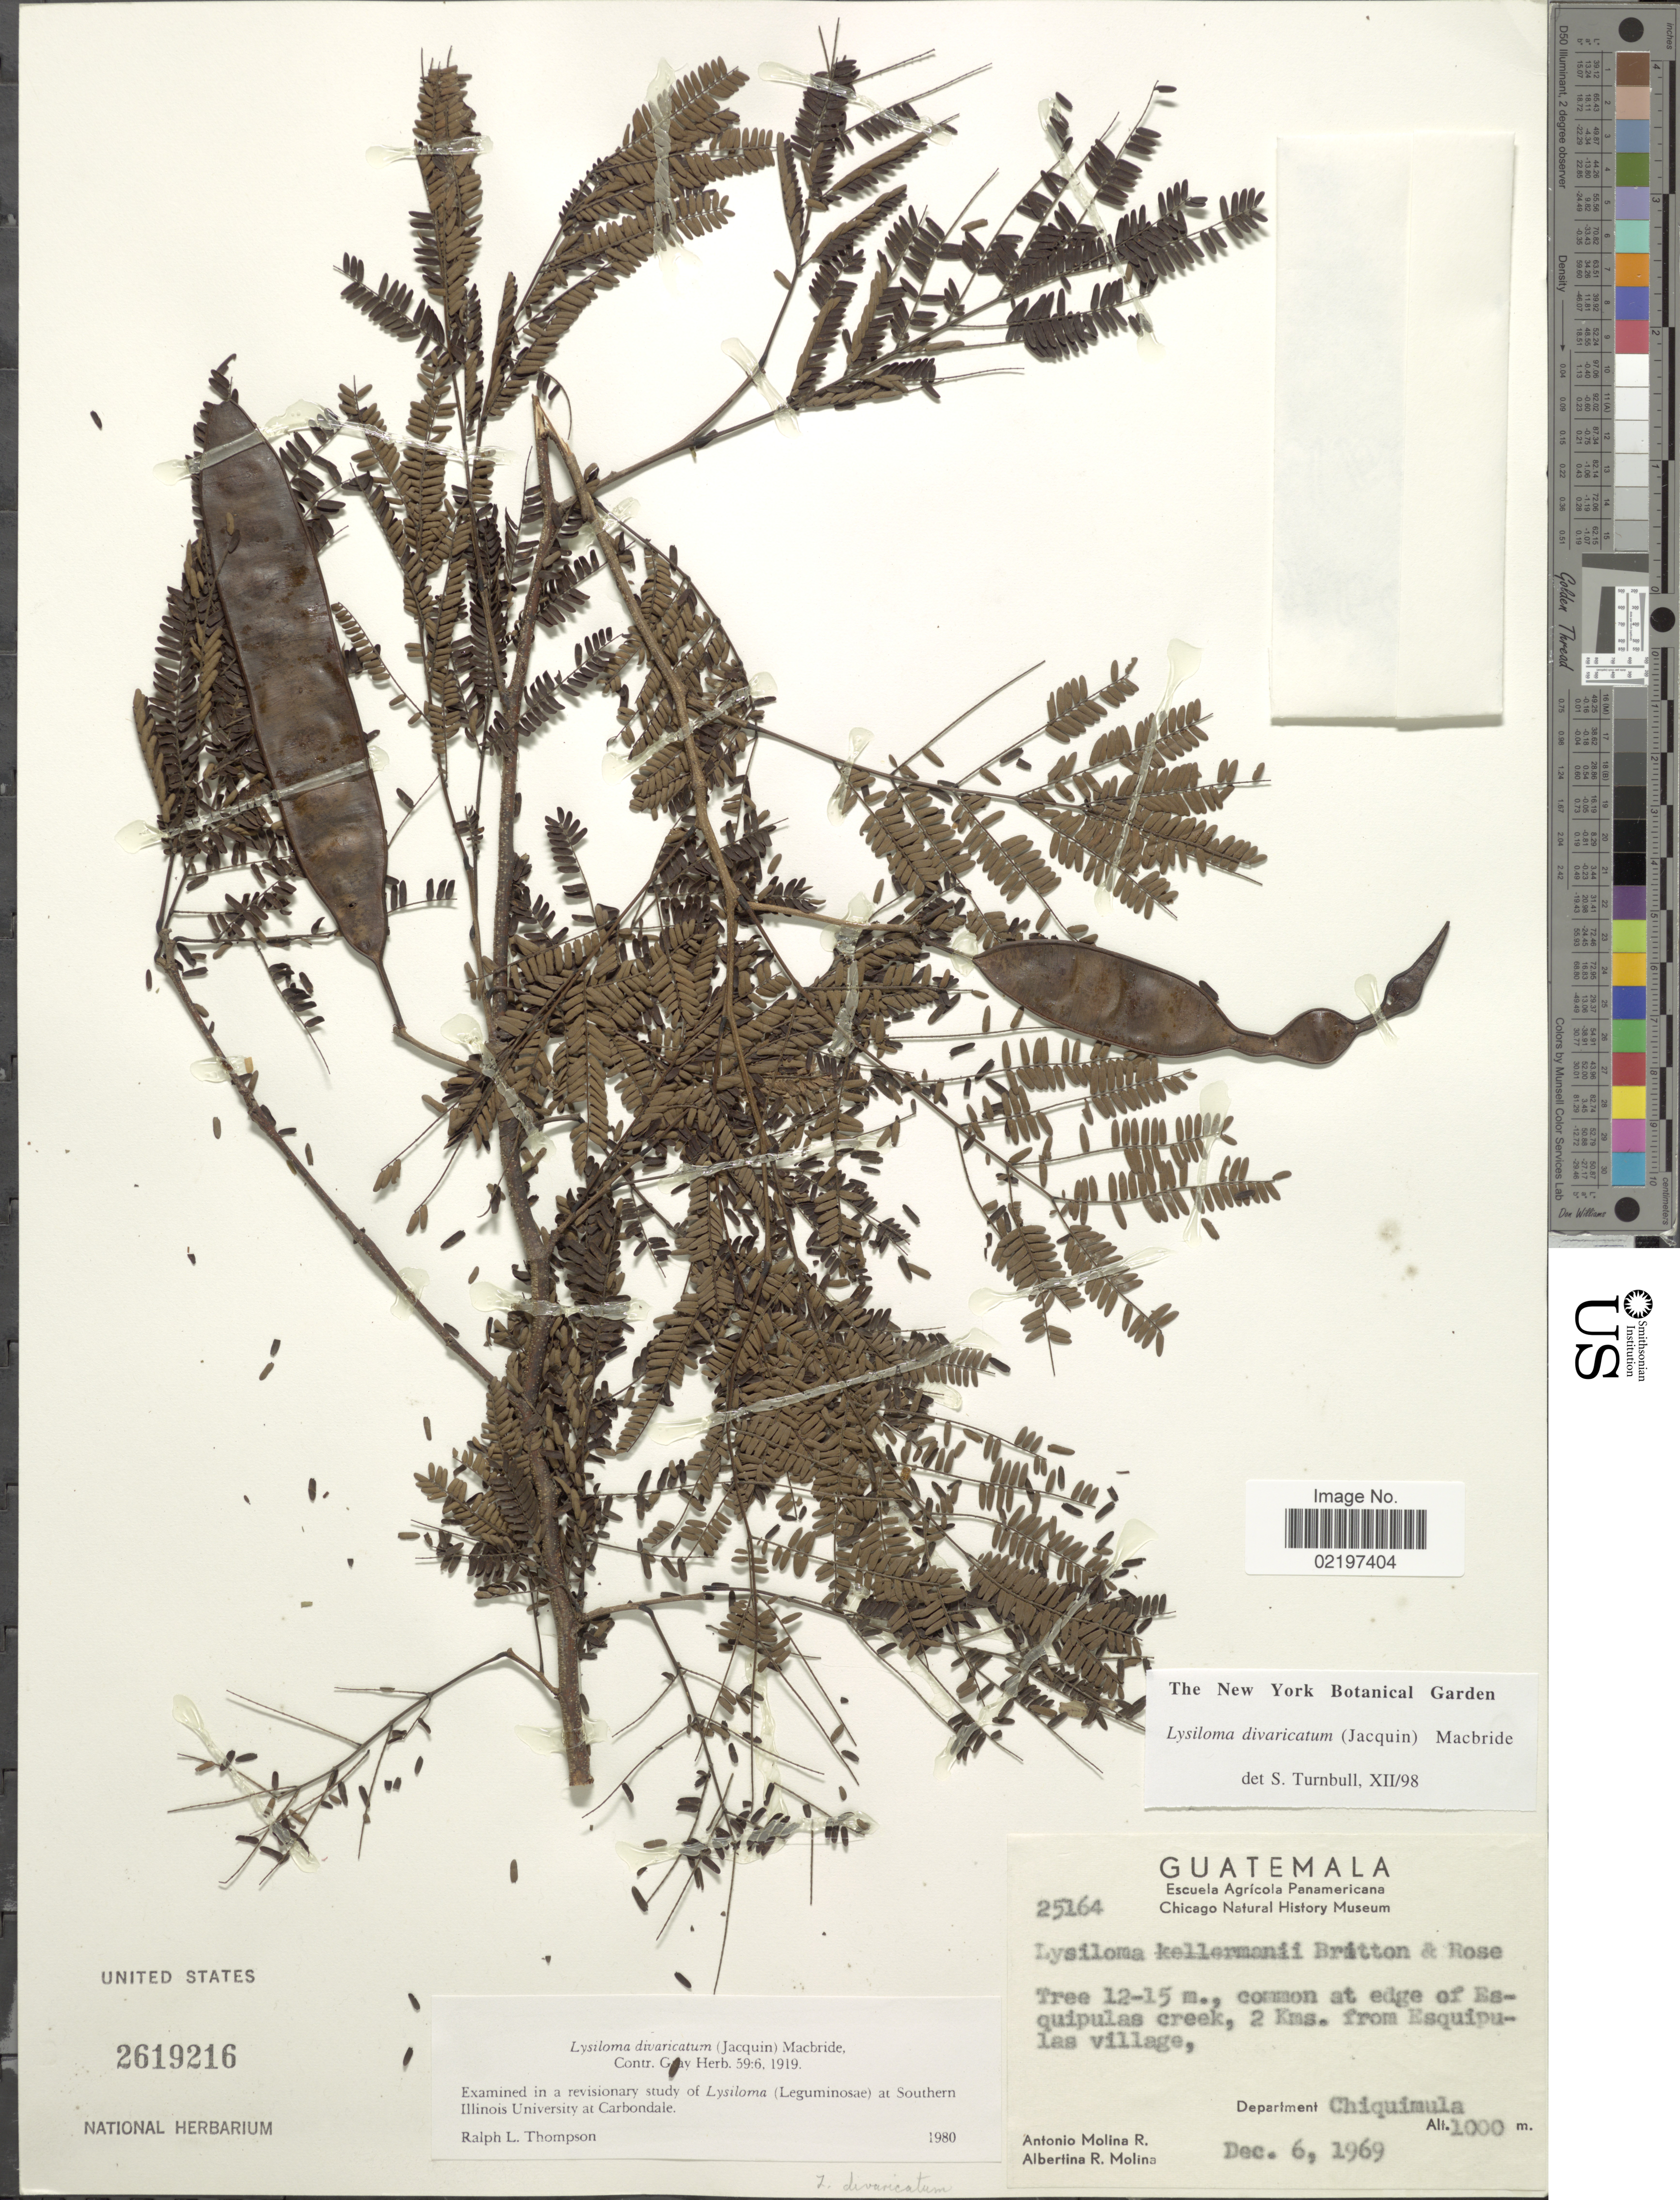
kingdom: Plantae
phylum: Tracheophyta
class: Magnoliopsida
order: Fabales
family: Fabaceae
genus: Lysiloma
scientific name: Lysiloma divaricatum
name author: (Jacq.) J.F. Macbr.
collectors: A. Molina R. & A. R. Molina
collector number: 25164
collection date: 1969-12-06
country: Guatemala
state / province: Chiquimula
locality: Common at edge of Esquipulas creek, 2 kms., from Esquipulas village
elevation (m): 1000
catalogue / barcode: US 2619216